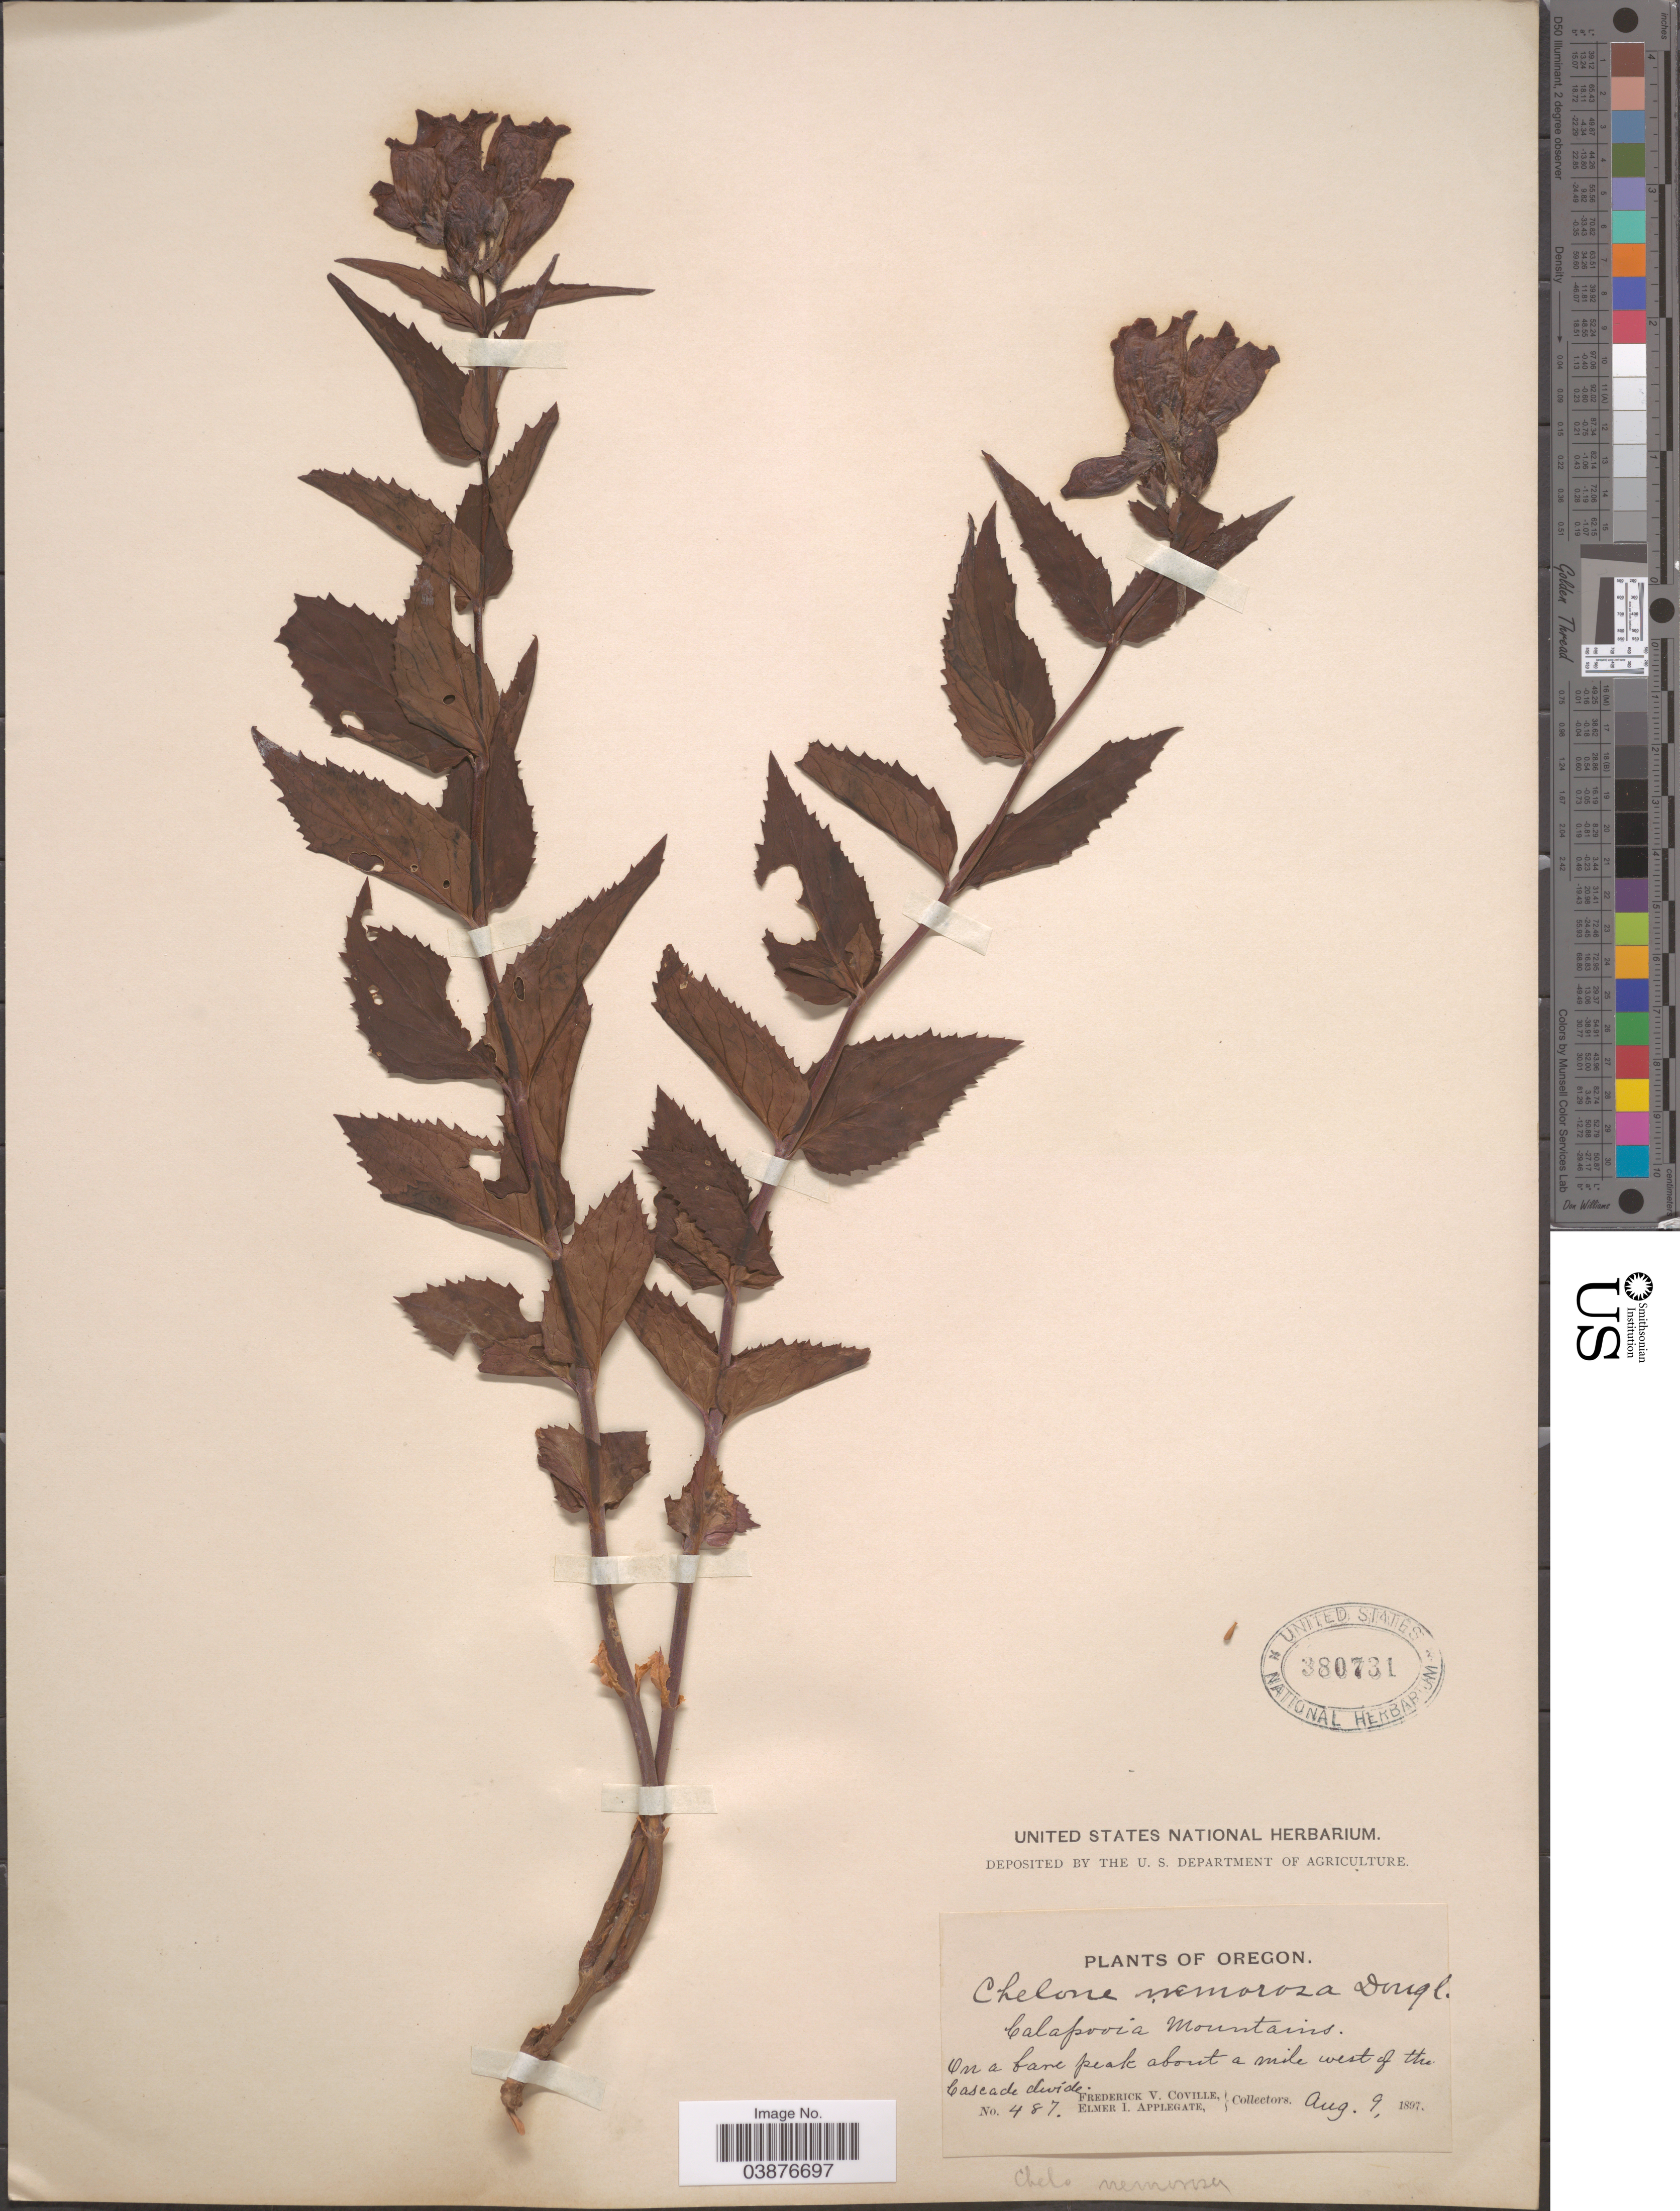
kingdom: Plantae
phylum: Tracheophyta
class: Magnoliopsida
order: Lamiales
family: Plantaginaceae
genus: Penstemon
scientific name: Penstemon nemorosus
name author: (Douglas ex Lindl.) Trautv.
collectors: F. V. Coville & E. I. Applegate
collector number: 487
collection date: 1897-08-09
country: United States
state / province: Oregon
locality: Calapooia Mountains. About a mile west of the Cascade divide.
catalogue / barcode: US 380731